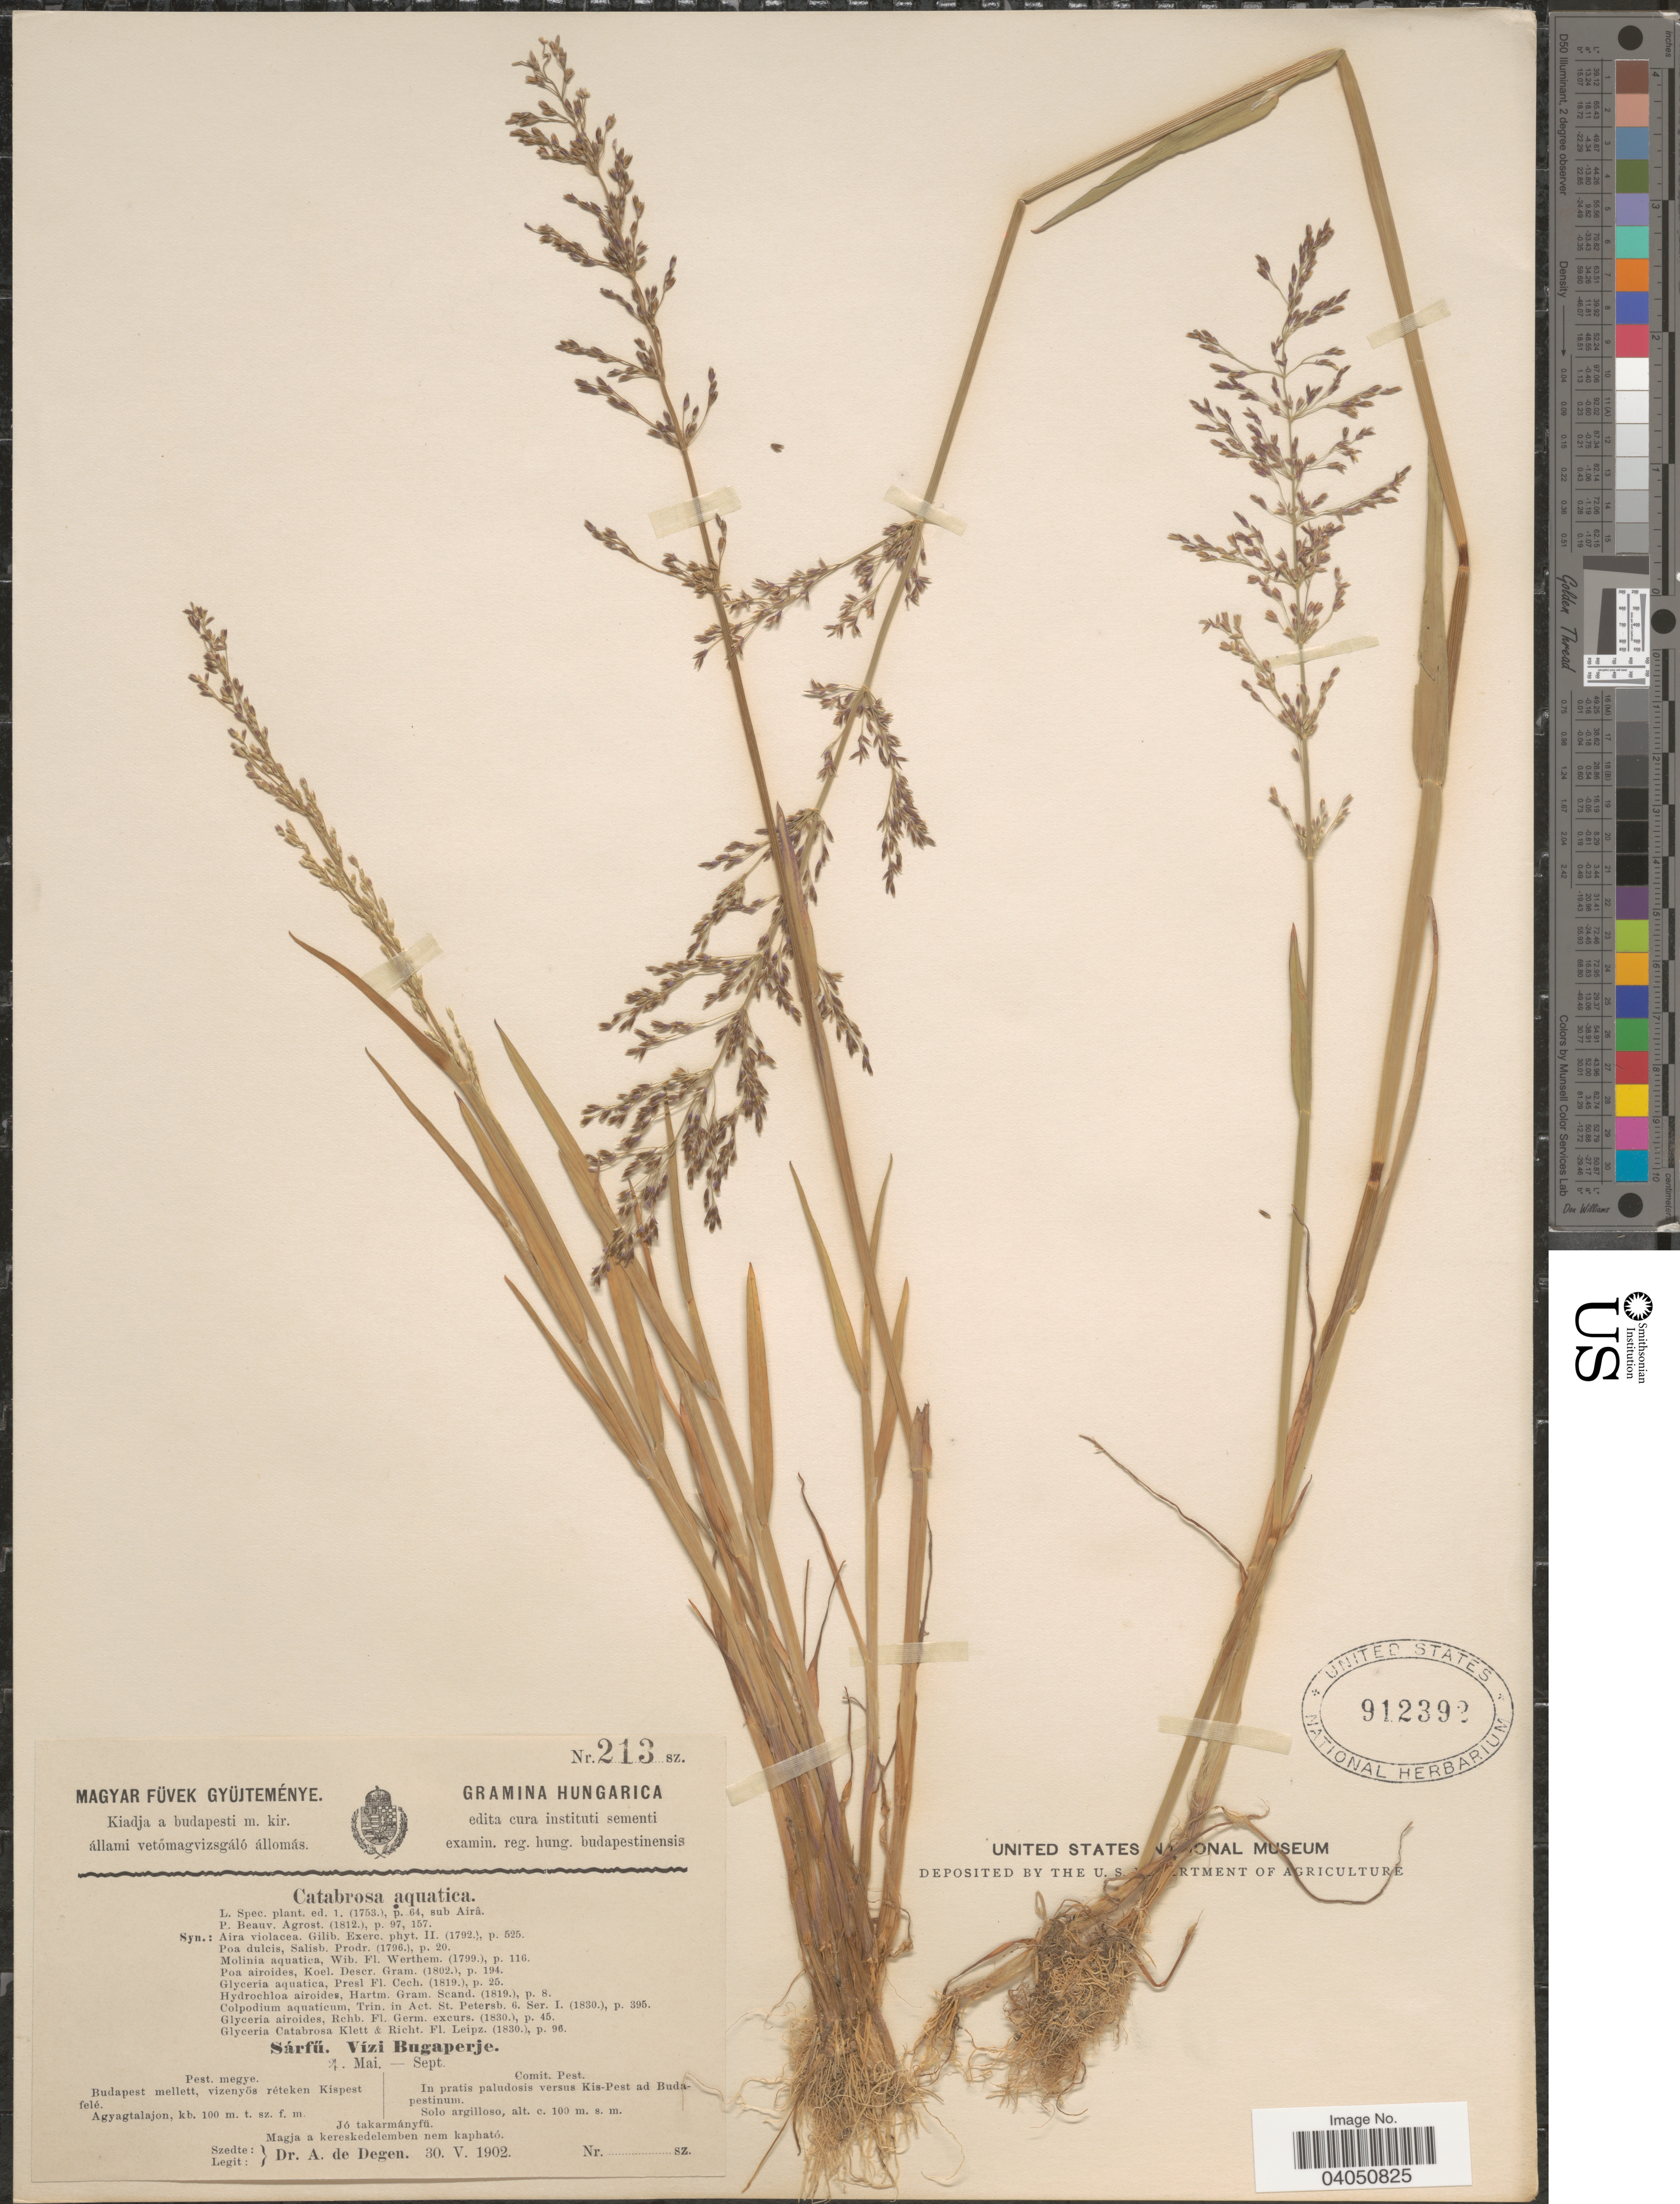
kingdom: Plantae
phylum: Tracheophyta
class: Liliopsida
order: Poales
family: Poaceae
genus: Catabrosa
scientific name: Catabrosa aquatica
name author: (L.) P. Beauv.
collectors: A. Degen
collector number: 213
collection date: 1902-05-30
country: Hungary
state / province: Pest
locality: Hungarica. Comit. Pest. In pratis paludosis versus Kis-Pest ad Budapestinum.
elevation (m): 100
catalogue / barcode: US 912392